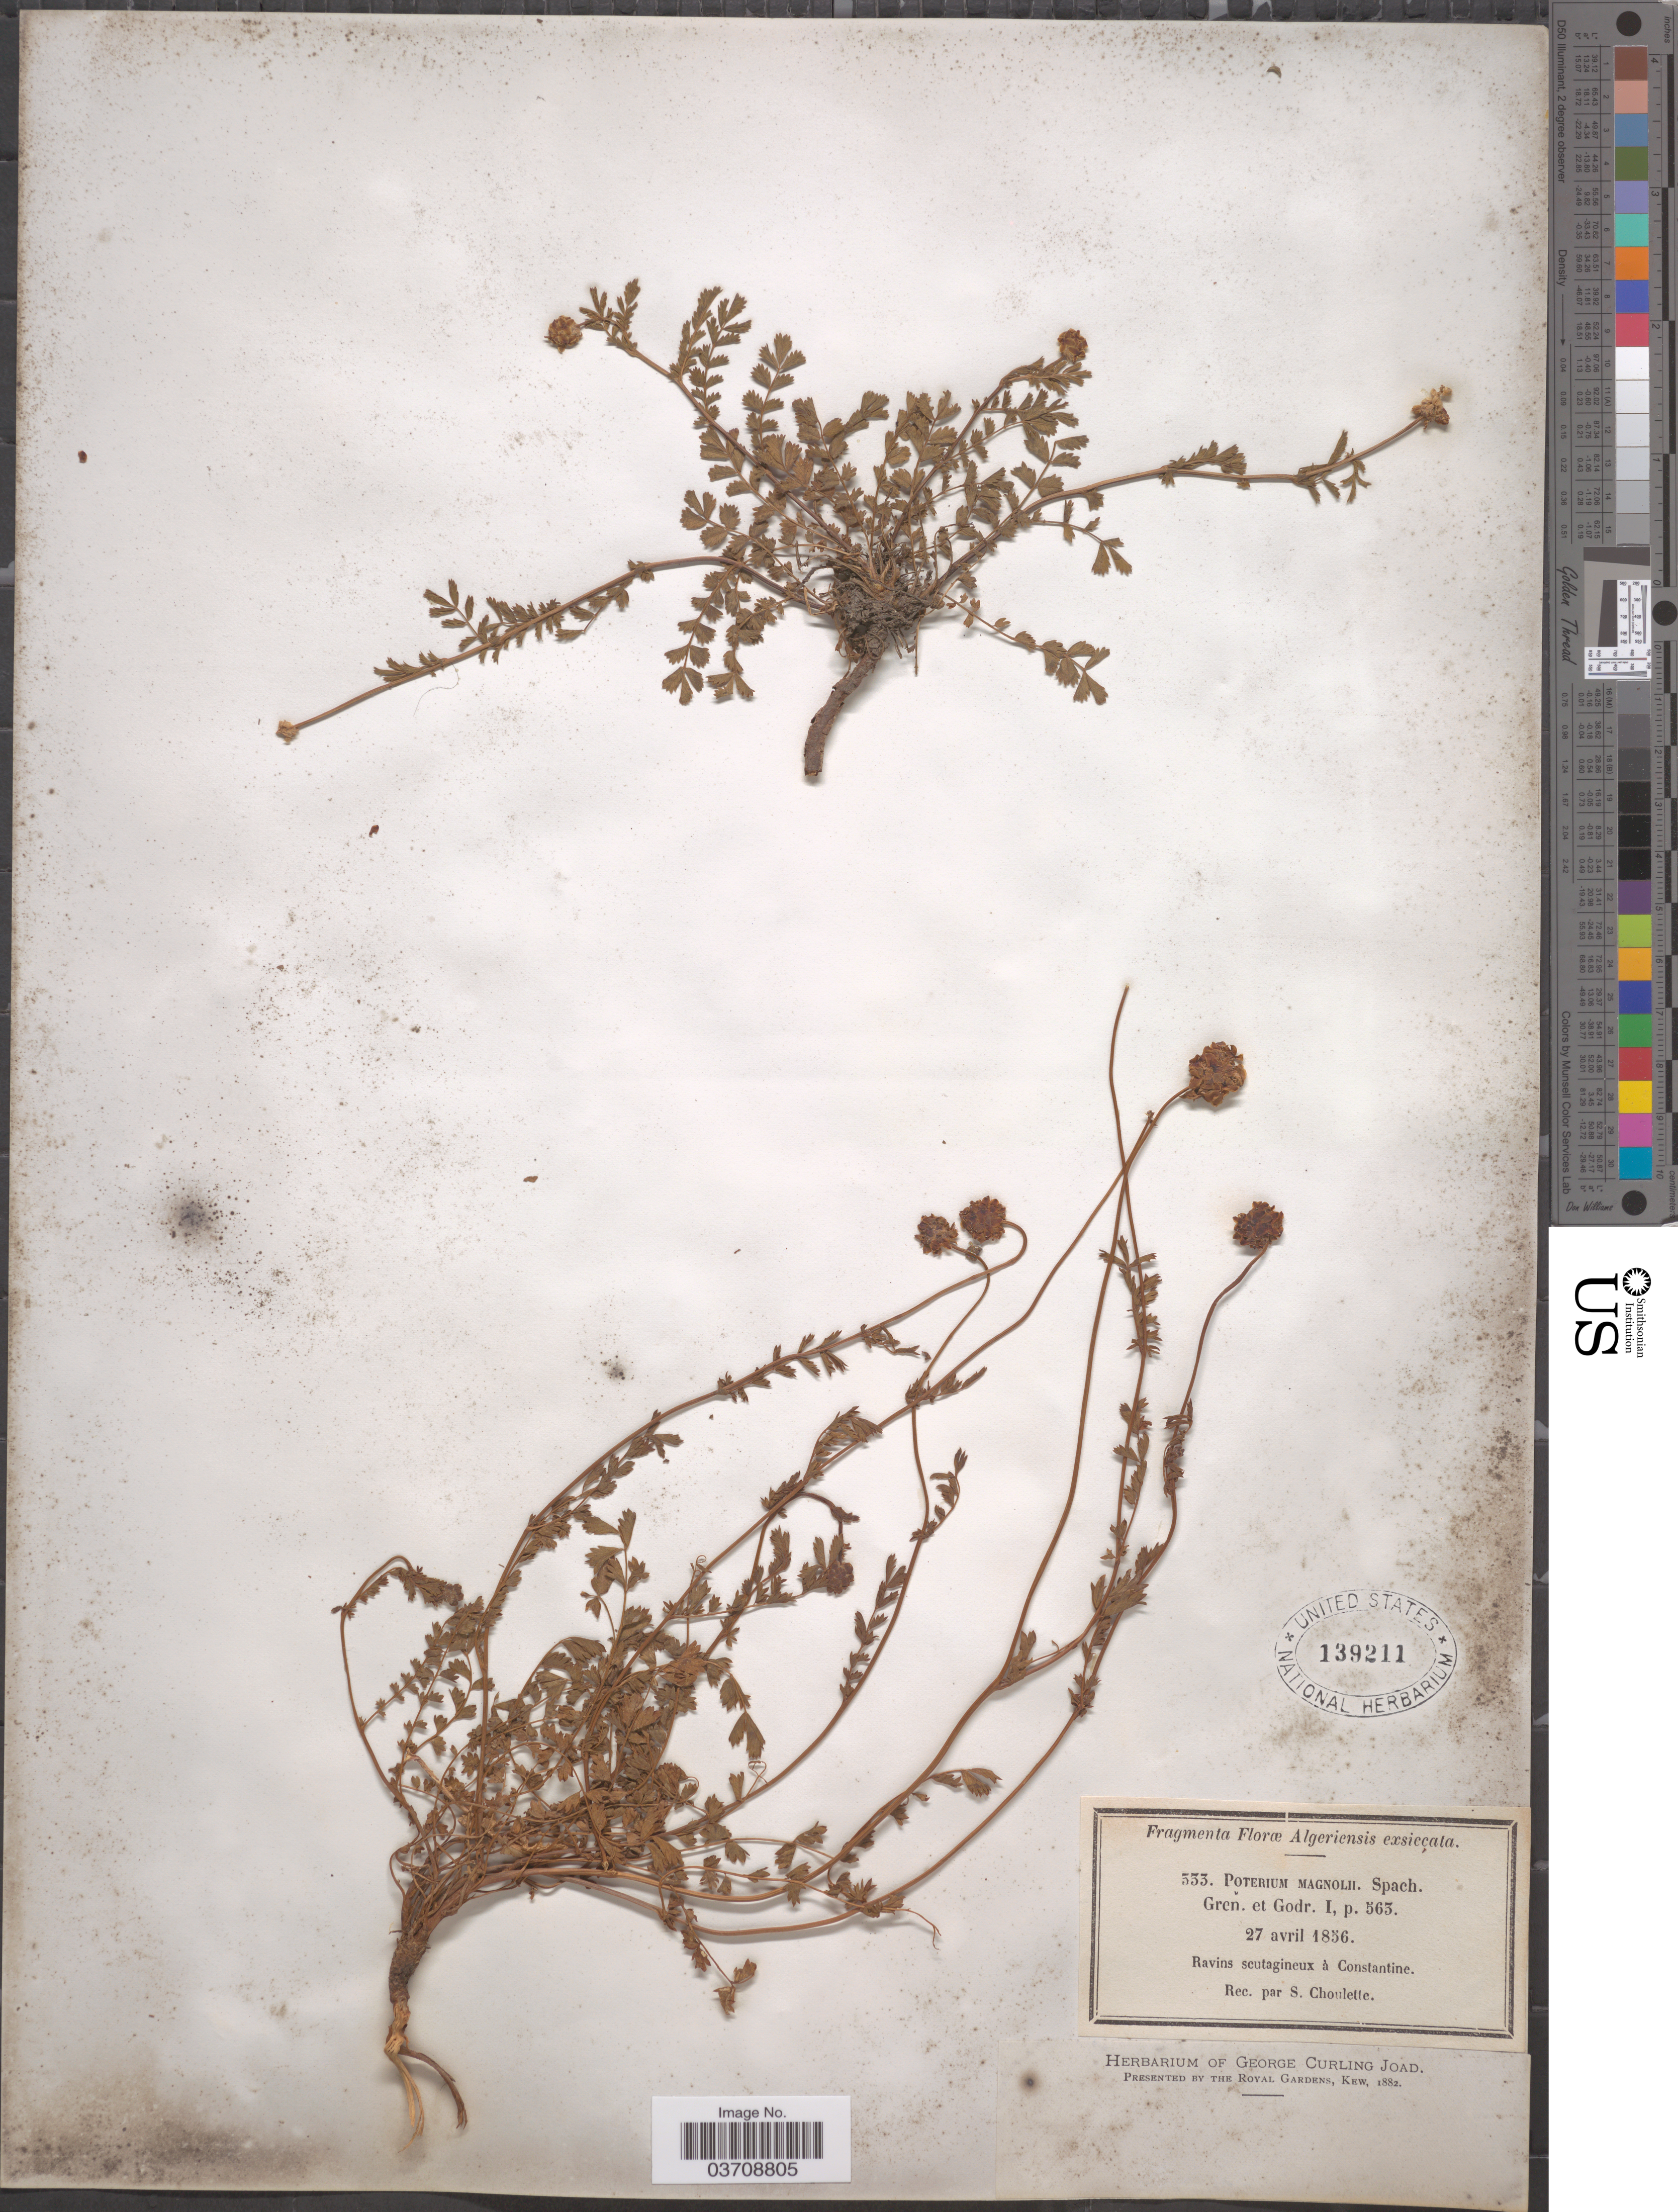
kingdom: Plantae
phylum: Tracheophyta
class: Magnoliopsida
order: Rosales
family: Rosaceae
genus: Sanguisorba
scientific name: Sanguisorba verrucosa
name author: (Link ex G. Don) Ces.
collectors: S. Choulette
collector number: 533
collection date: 1856-04-27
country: Algeria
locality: Algeriensis. Ravins scutagineux à Constantine.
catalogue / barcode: US 139211